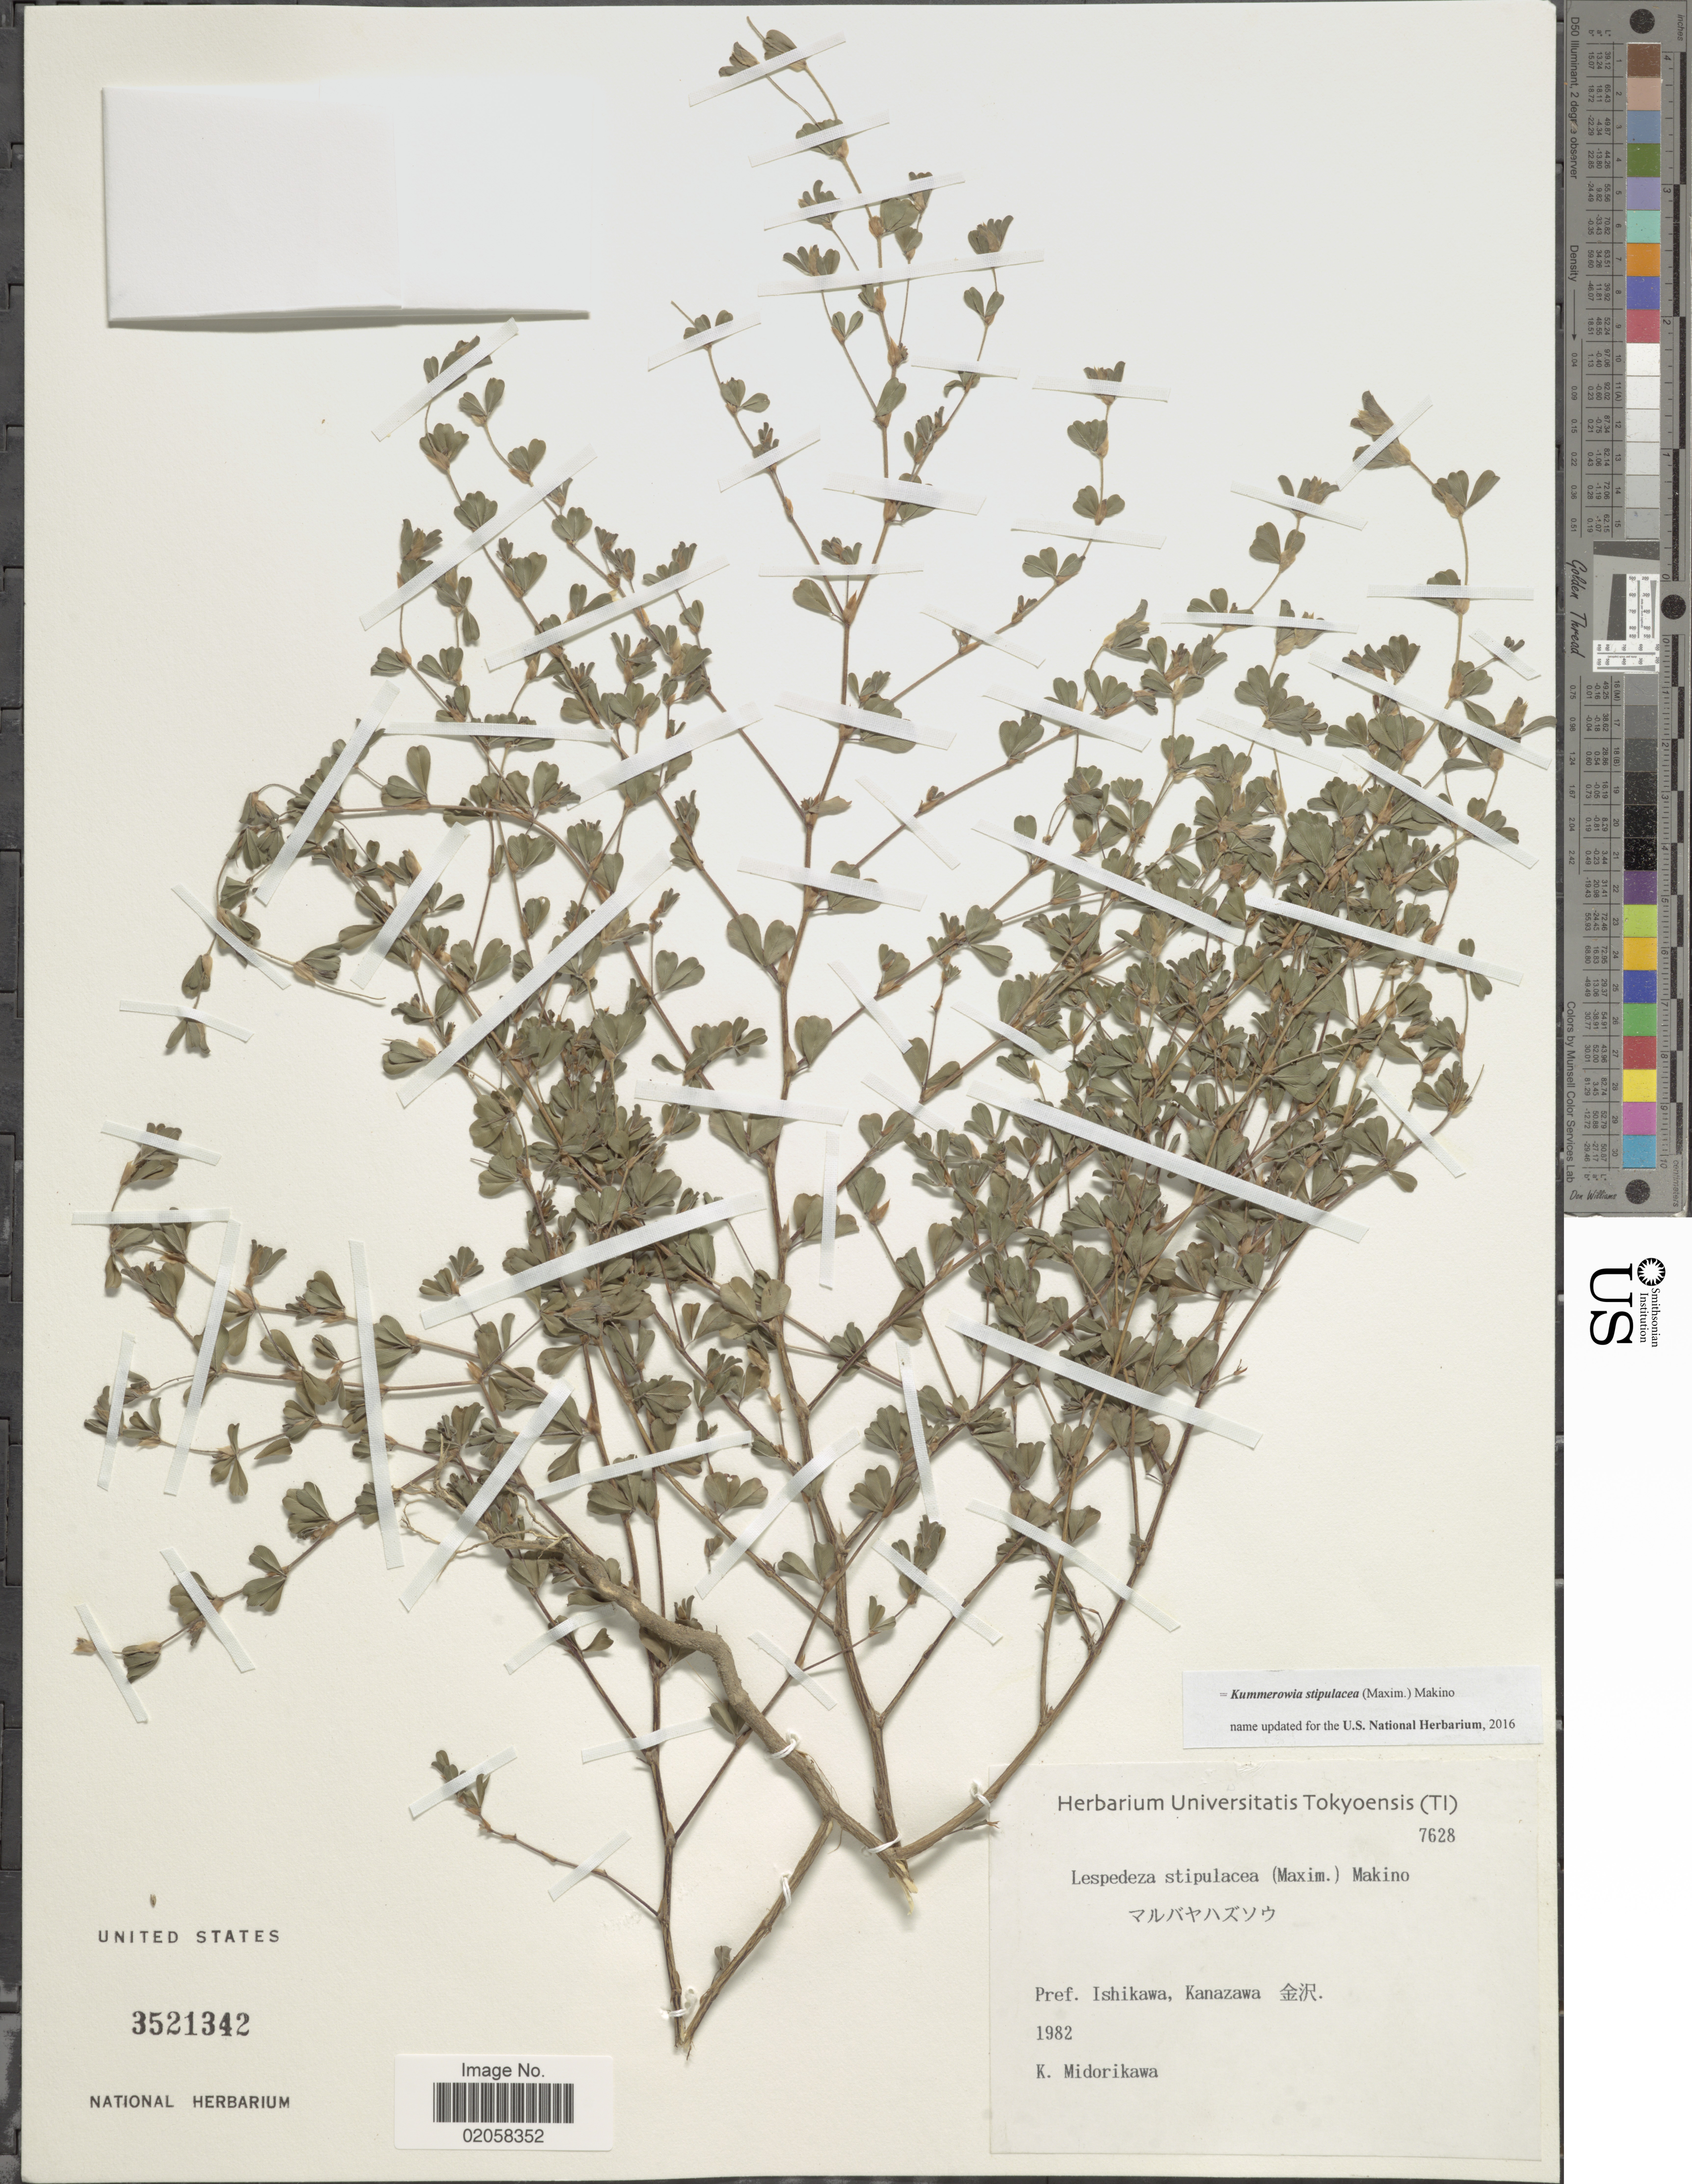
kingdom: Plantae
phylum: Tracheophyta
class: Magnoliopsida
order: Fabales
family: Fabaceae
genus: Kummerowia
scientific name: Kummerowia stipulacea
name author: (Maxim.) Makino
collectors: K. Midorikawa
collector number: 7628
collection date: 1982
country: Japan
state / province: Isikawa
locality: Pref. Ishikawa, Kanazawa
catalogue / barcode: US 3521342